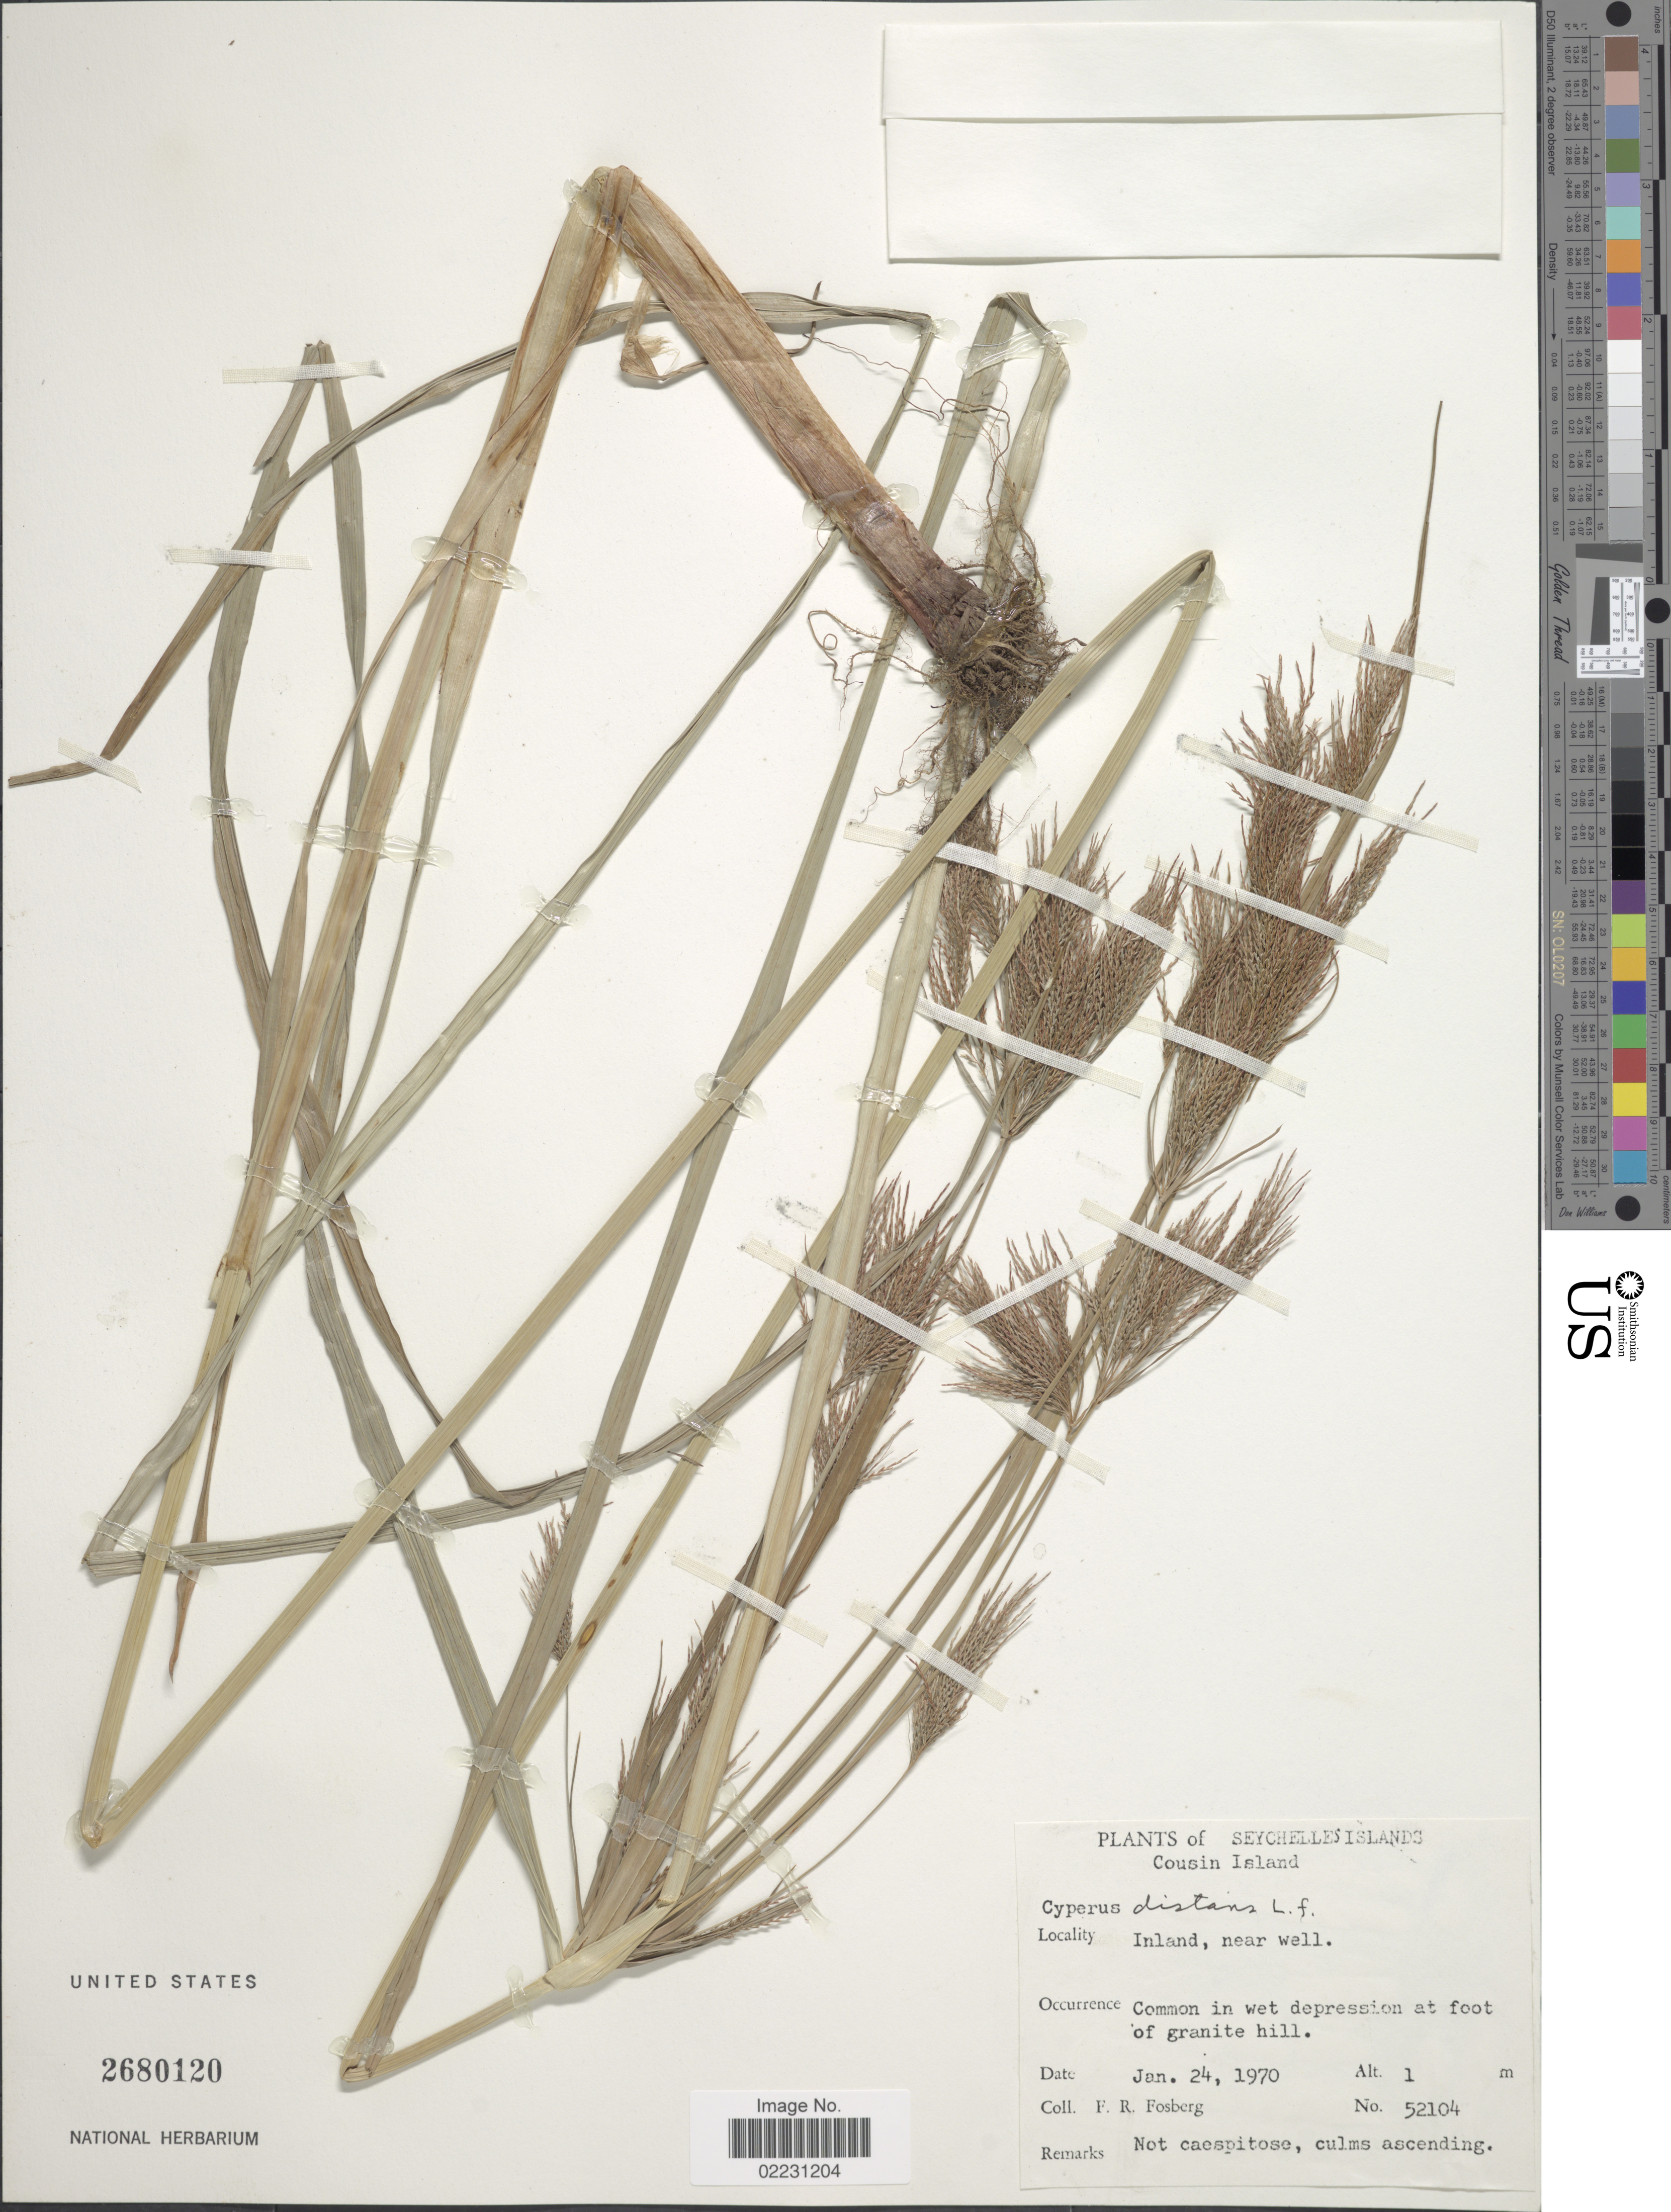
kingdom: Plantae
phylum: Tracheophyta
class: Liliopsida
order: Poales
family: Cyperaceae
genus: Cyperus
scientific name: Cyperus distans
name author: L. f.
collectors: F. R. Fosberg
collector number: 52104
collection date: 1970-01-24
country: Seychelles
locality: Seychelles Islands. Cousin Island. Inland, near well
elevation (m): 1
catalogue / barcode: US 2680120